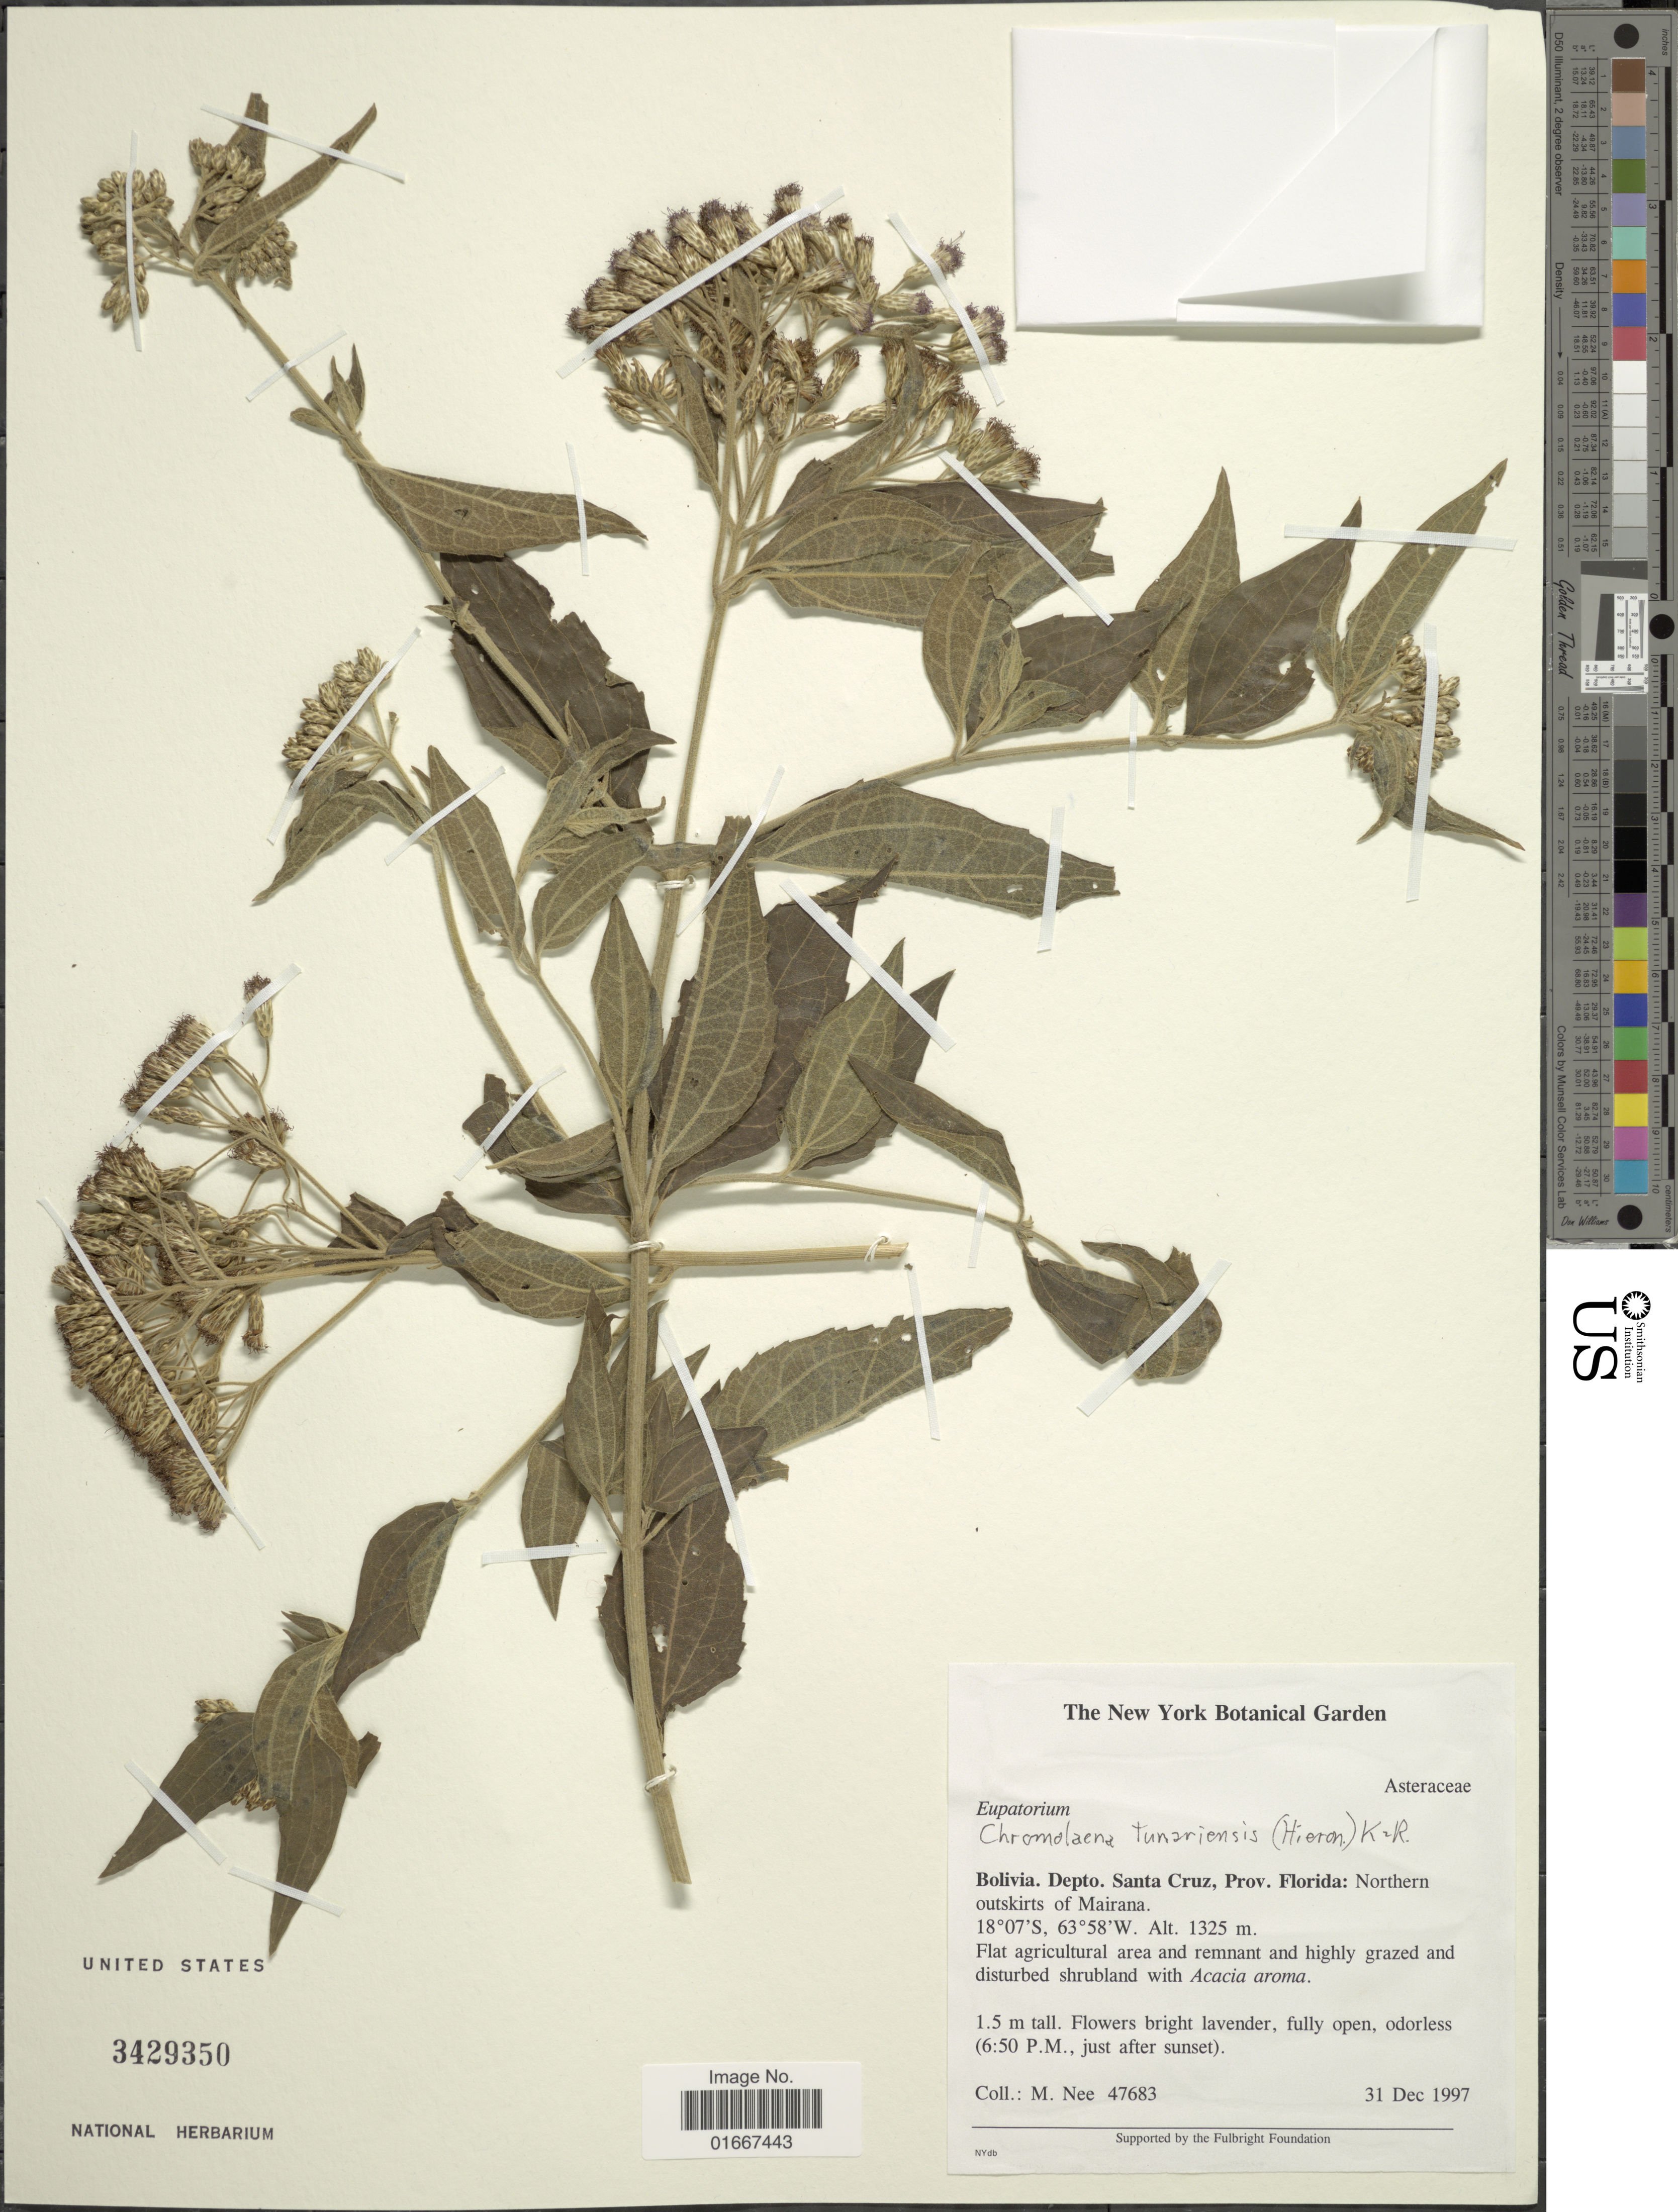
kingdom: Plantae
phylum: Tracheophyta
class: Magnoliopsida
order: Asterales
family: Asteraceae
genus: Chromolaena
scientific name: Chromolaena tunariensis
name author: (Hieron.) R.M. King & H. Rob.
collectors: M. Nee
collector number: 47683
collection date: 1997-12-31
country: Bolivia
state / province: Santa Cruz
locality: Prov. Florida: Northern outskirts of Mairana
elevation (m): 1325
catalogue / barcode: US 3429350